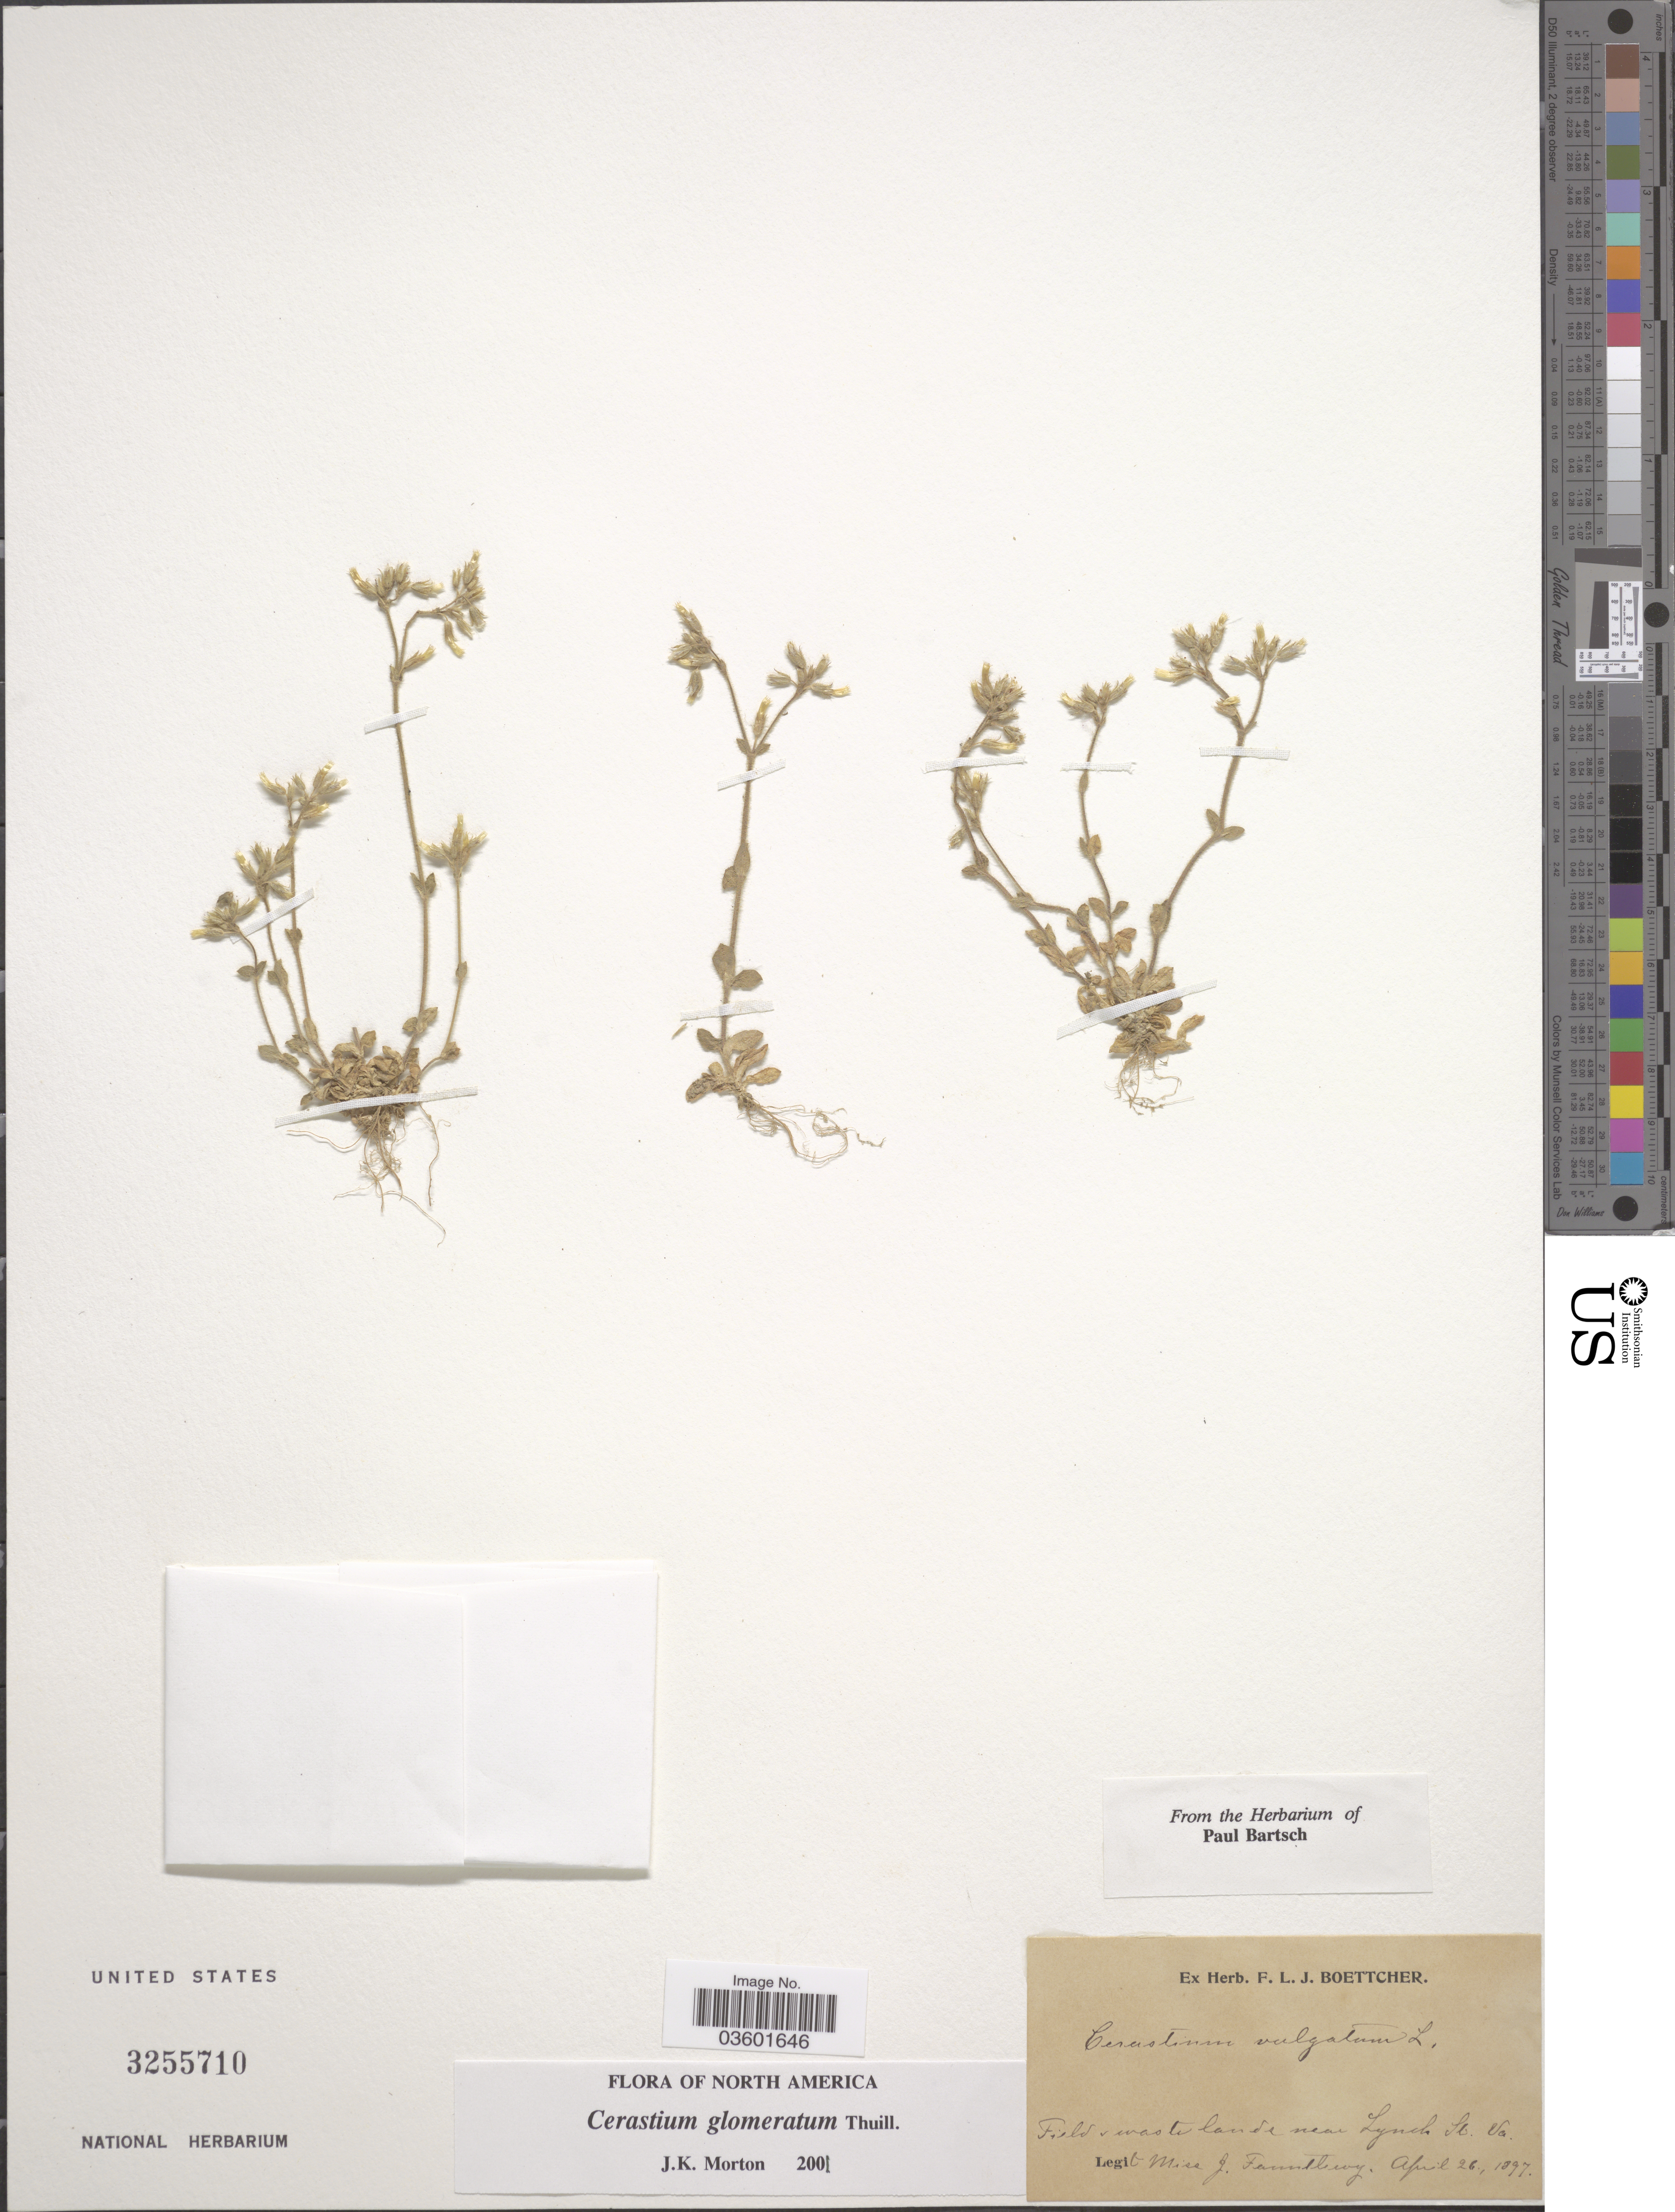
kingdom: Plantae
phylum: Tracheophyta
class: Magnoliopsida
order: Caryophyllales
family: Caryophyllaceae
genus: Cerastium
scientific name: Cerastium glomeratum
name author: Thuill.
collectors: J. Fauntleroy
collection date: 1897-04-26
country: United States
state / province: Virginia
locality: Near Lynch St.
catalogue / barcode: US 3255710